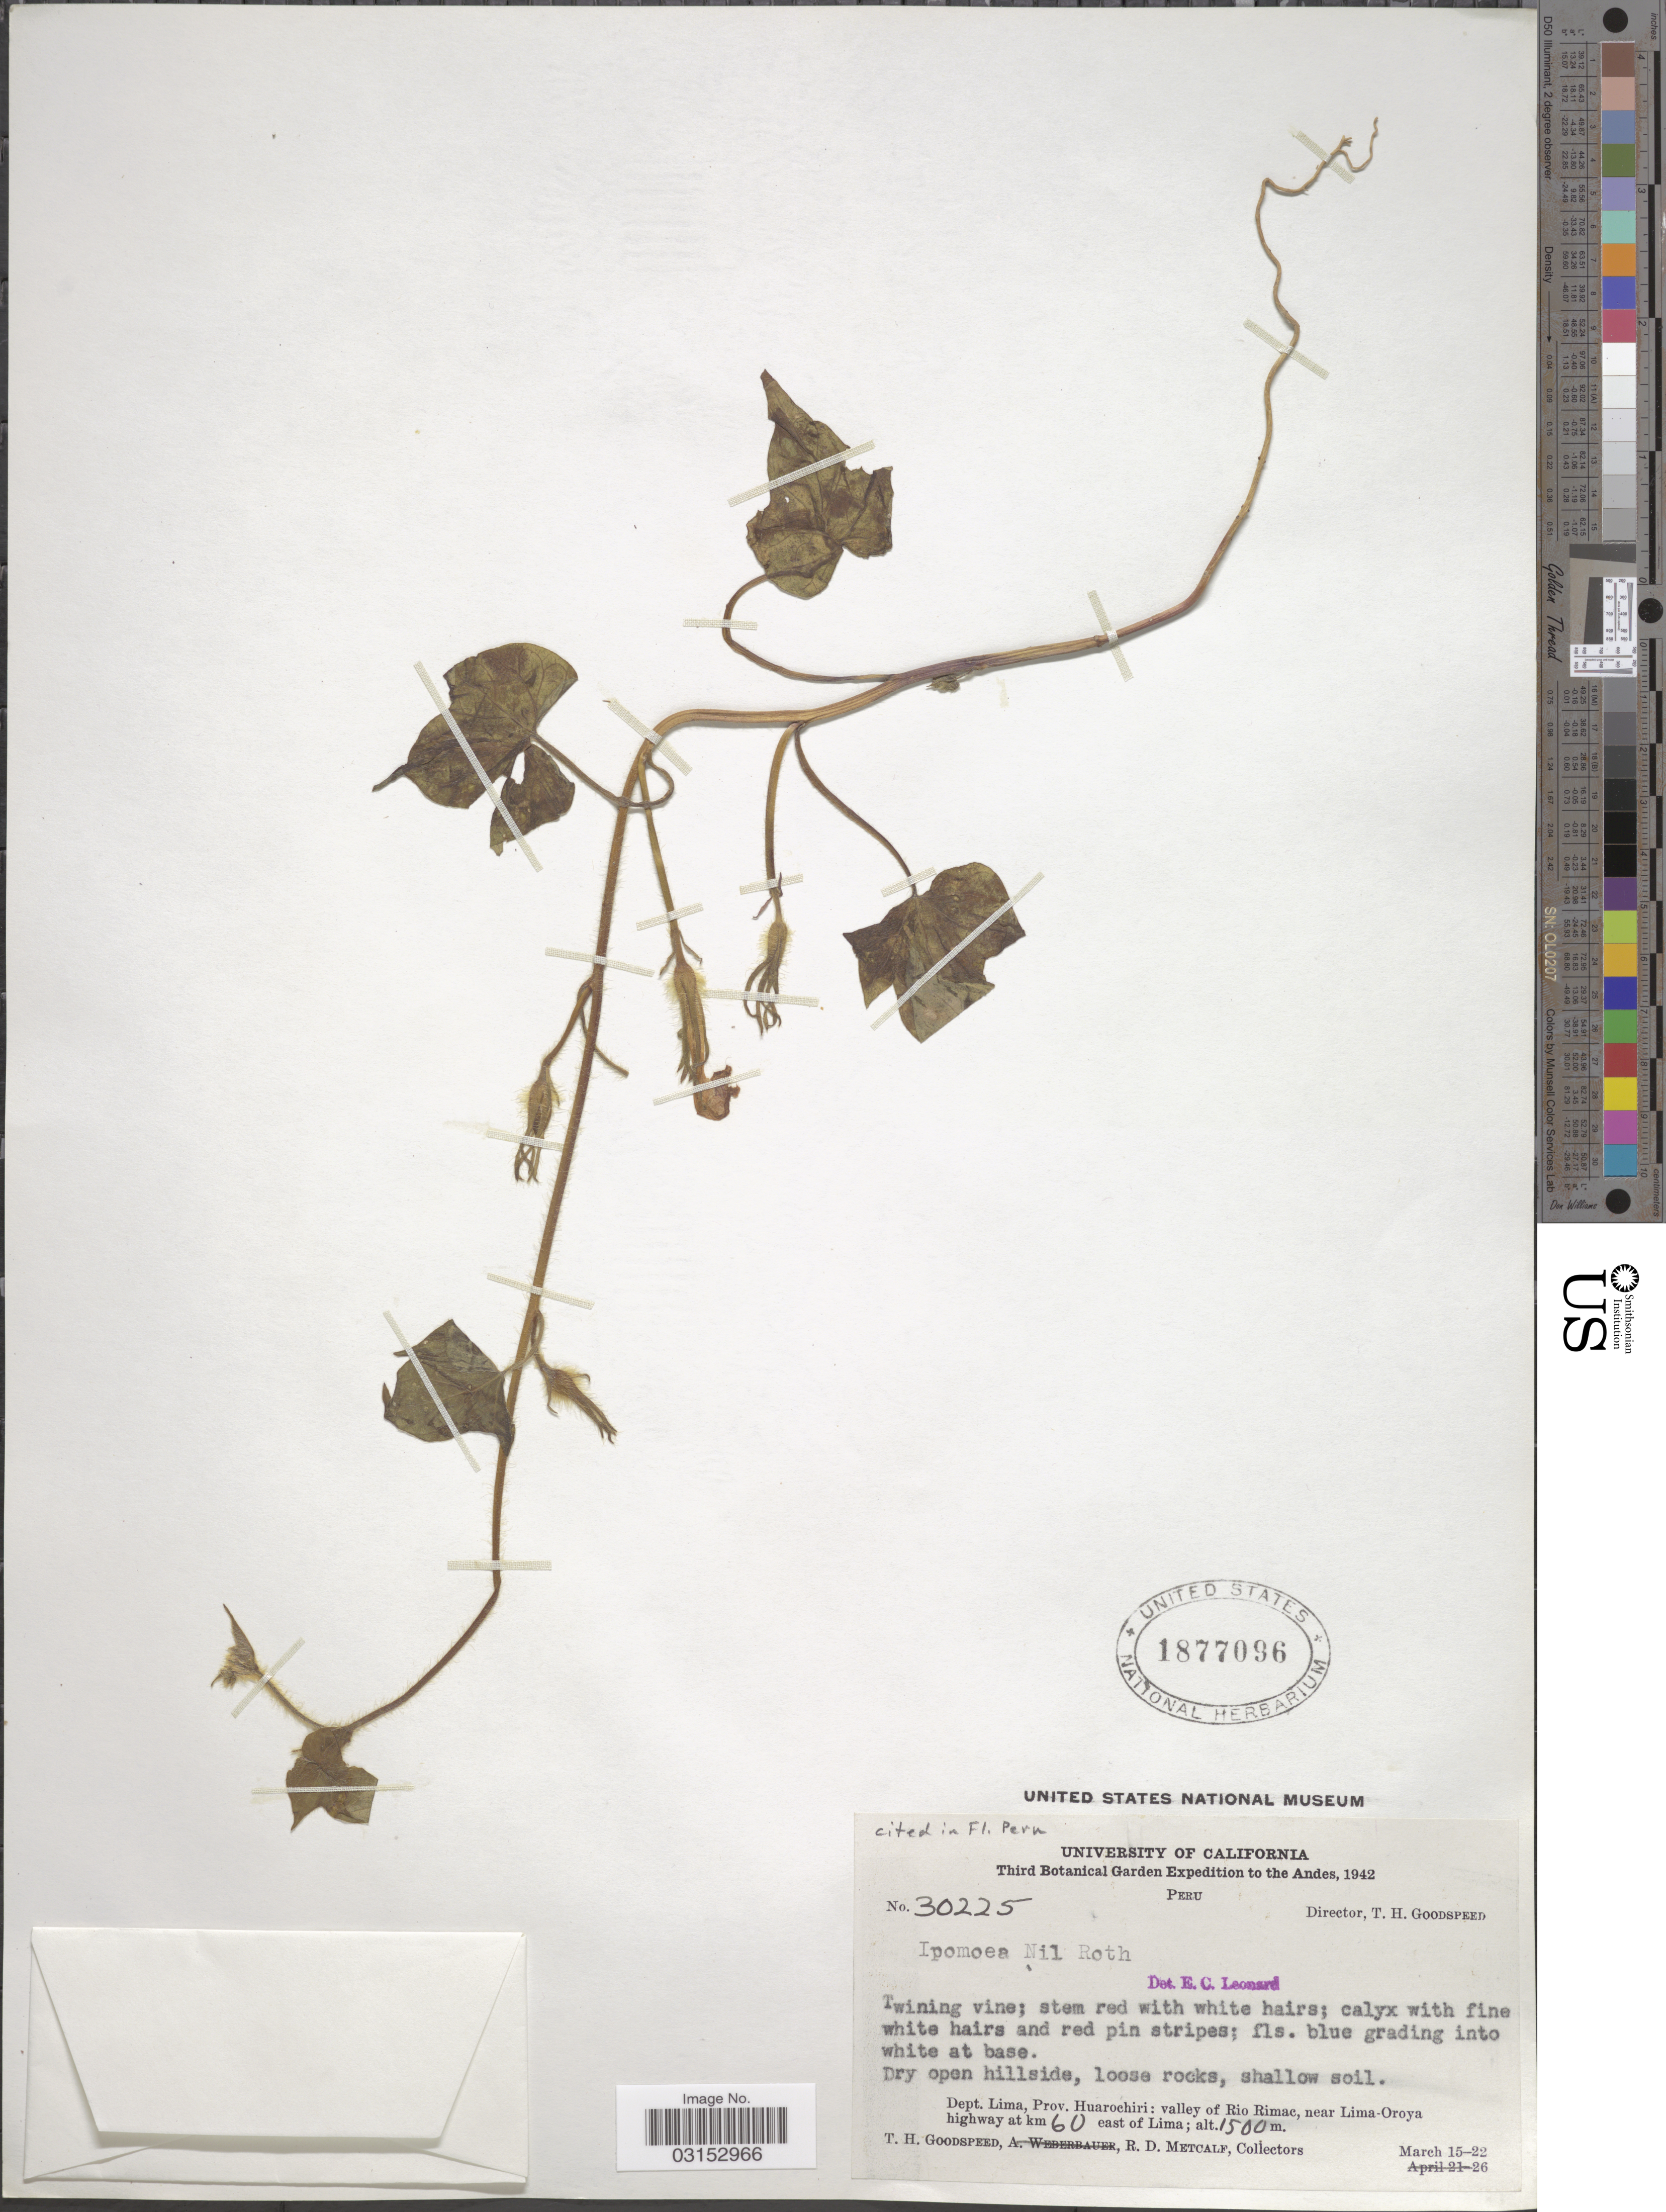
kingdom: Plantae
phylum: Tracheophyta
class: Magnoliopsida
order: Solanales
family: Convolvulaceae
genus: Ipomoea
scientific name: Ipomoea nil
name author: (L.) Roth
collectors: T. Goodspeed & R. D. Metcalf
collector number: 30225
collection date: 1942-03-15/1942-03-22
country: Peru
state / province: Lima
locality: Andes. Dept. Lima, Prov. Huarochiri: valley of Rio Rimac, near Lima-Oroya highway at km 60 east of Lima.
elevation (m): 1500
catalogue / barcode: US 1877096